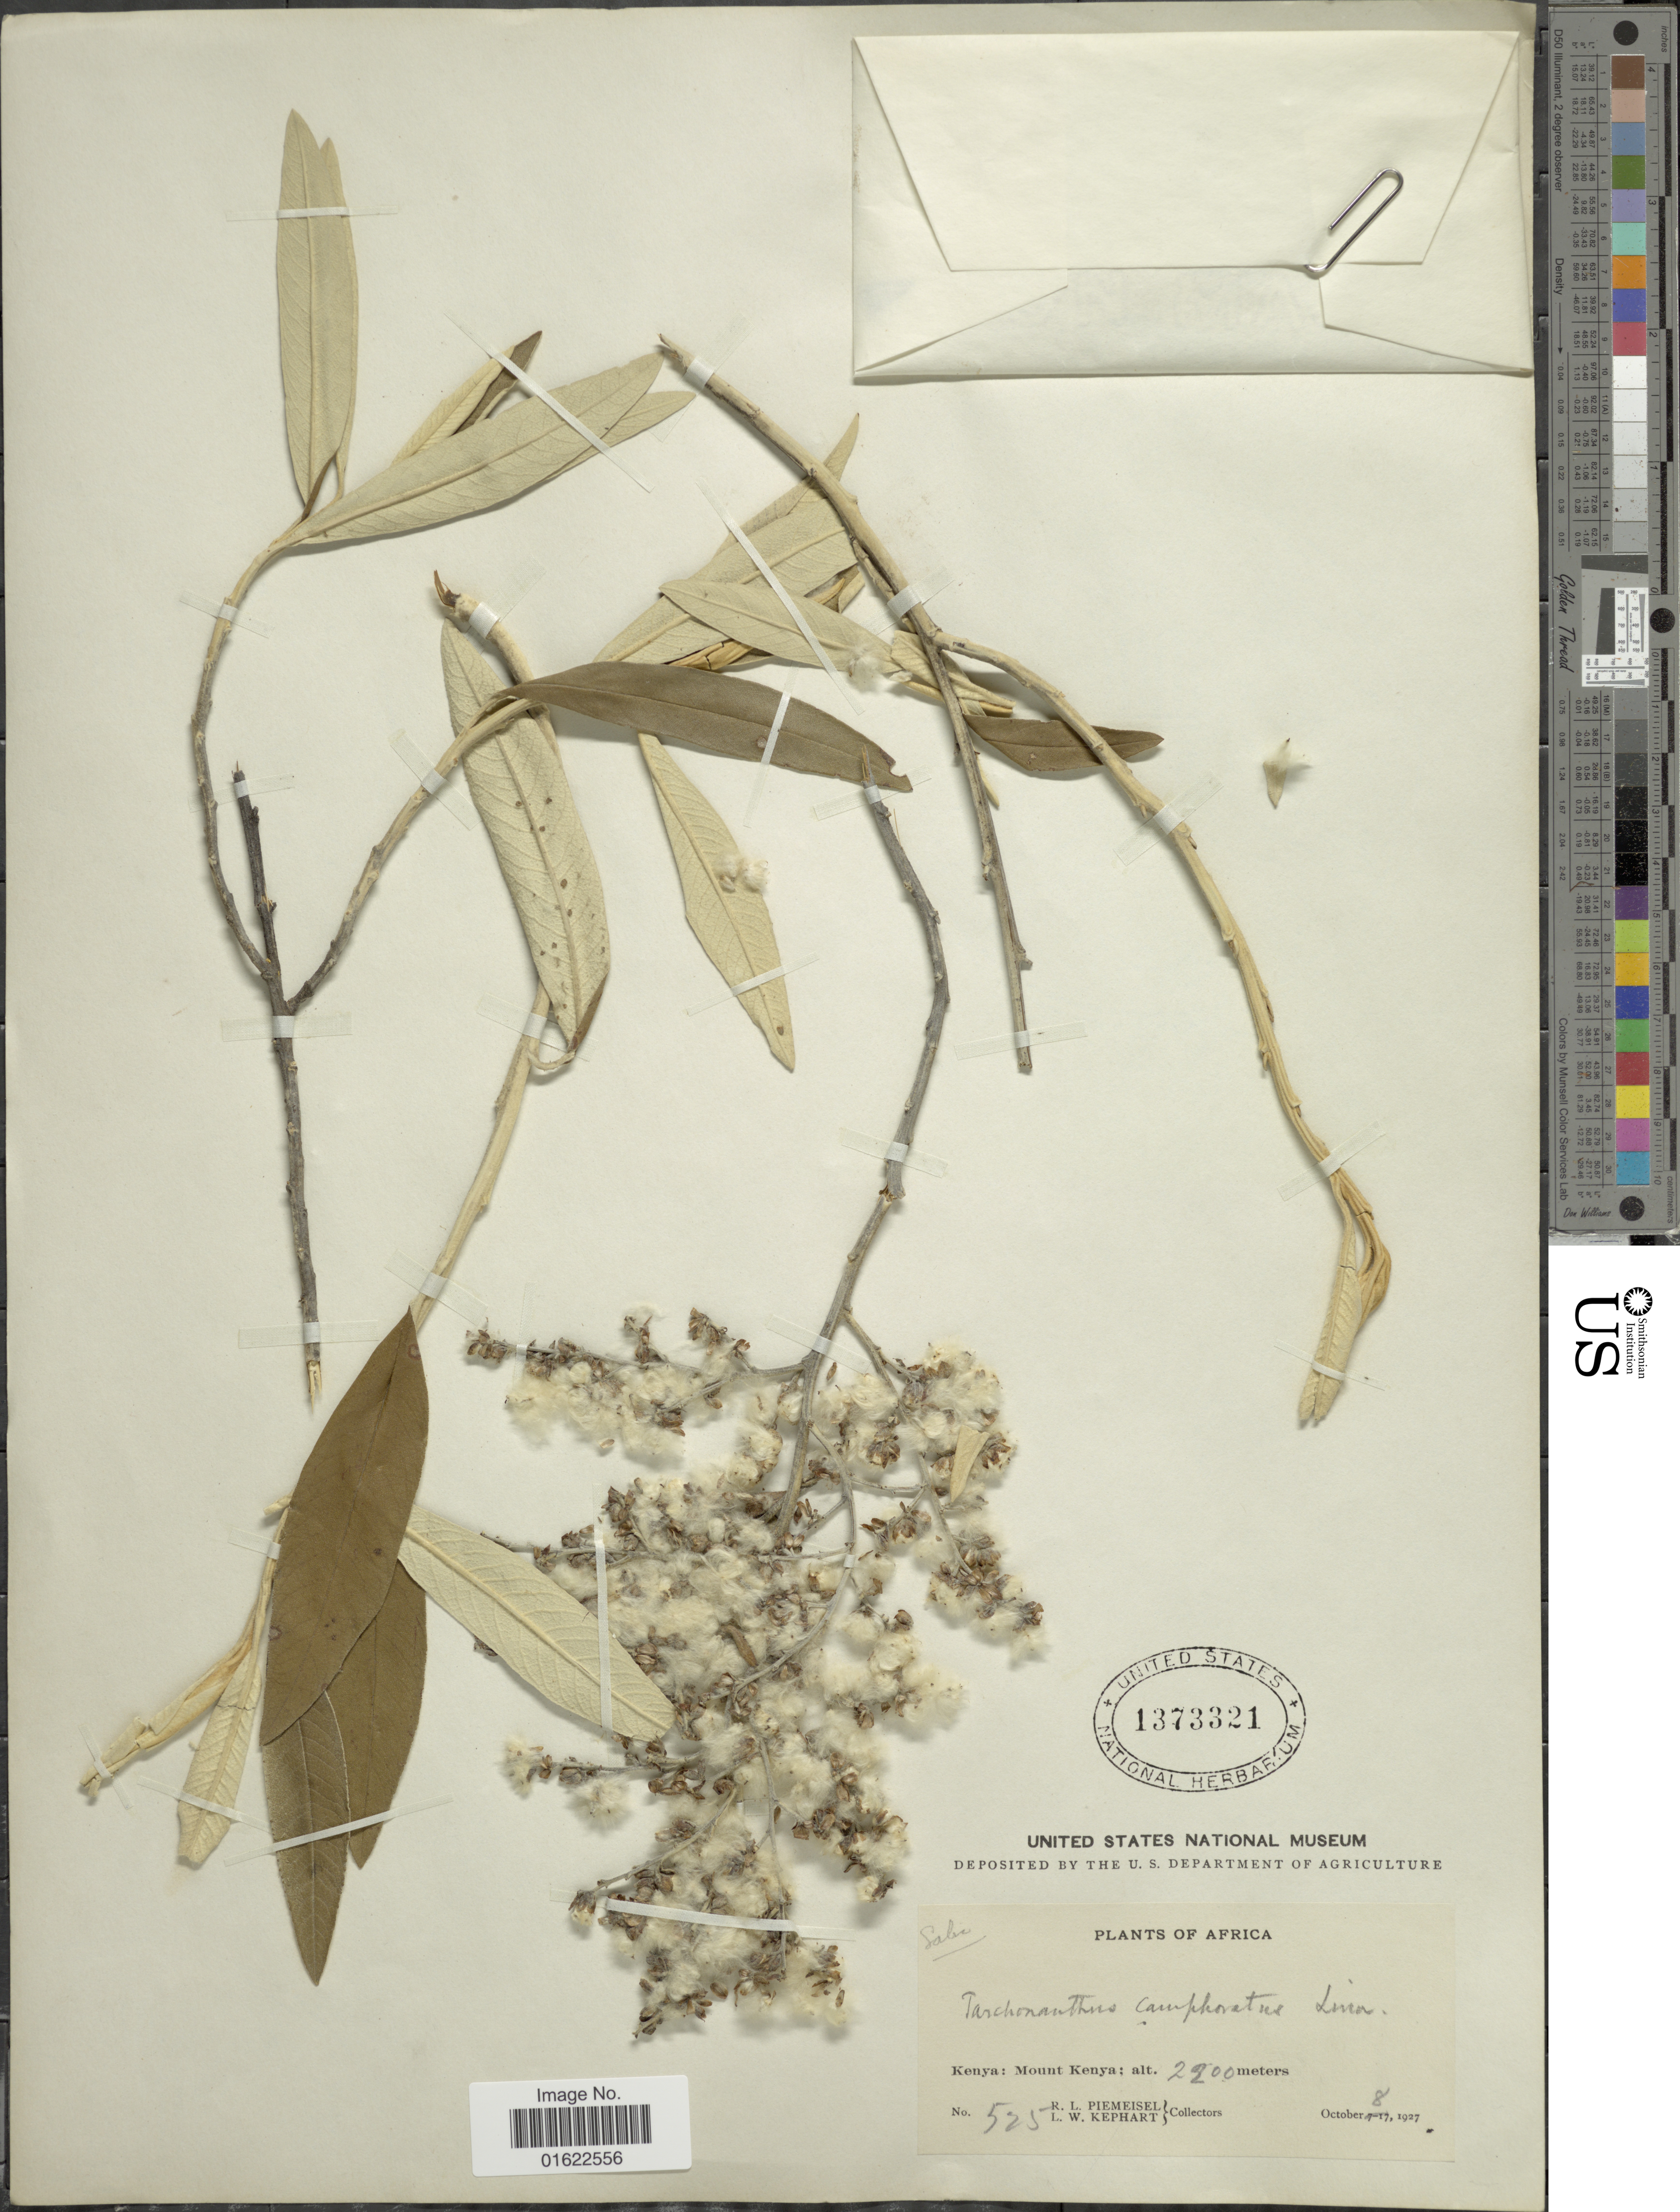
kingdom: Plantae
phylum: Tracheophyta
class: Magnoliopsida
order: Asterales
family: Asteraceae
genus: Tarchonanthus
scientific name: Tarchonanthus camphoratus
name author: L.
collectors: R. L. Piemeisel & L. W. Kephart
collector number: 525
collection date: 1927-10-08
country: Kenya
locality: Africa, Mount Kenya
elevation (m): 2200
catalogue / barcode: US 1373321